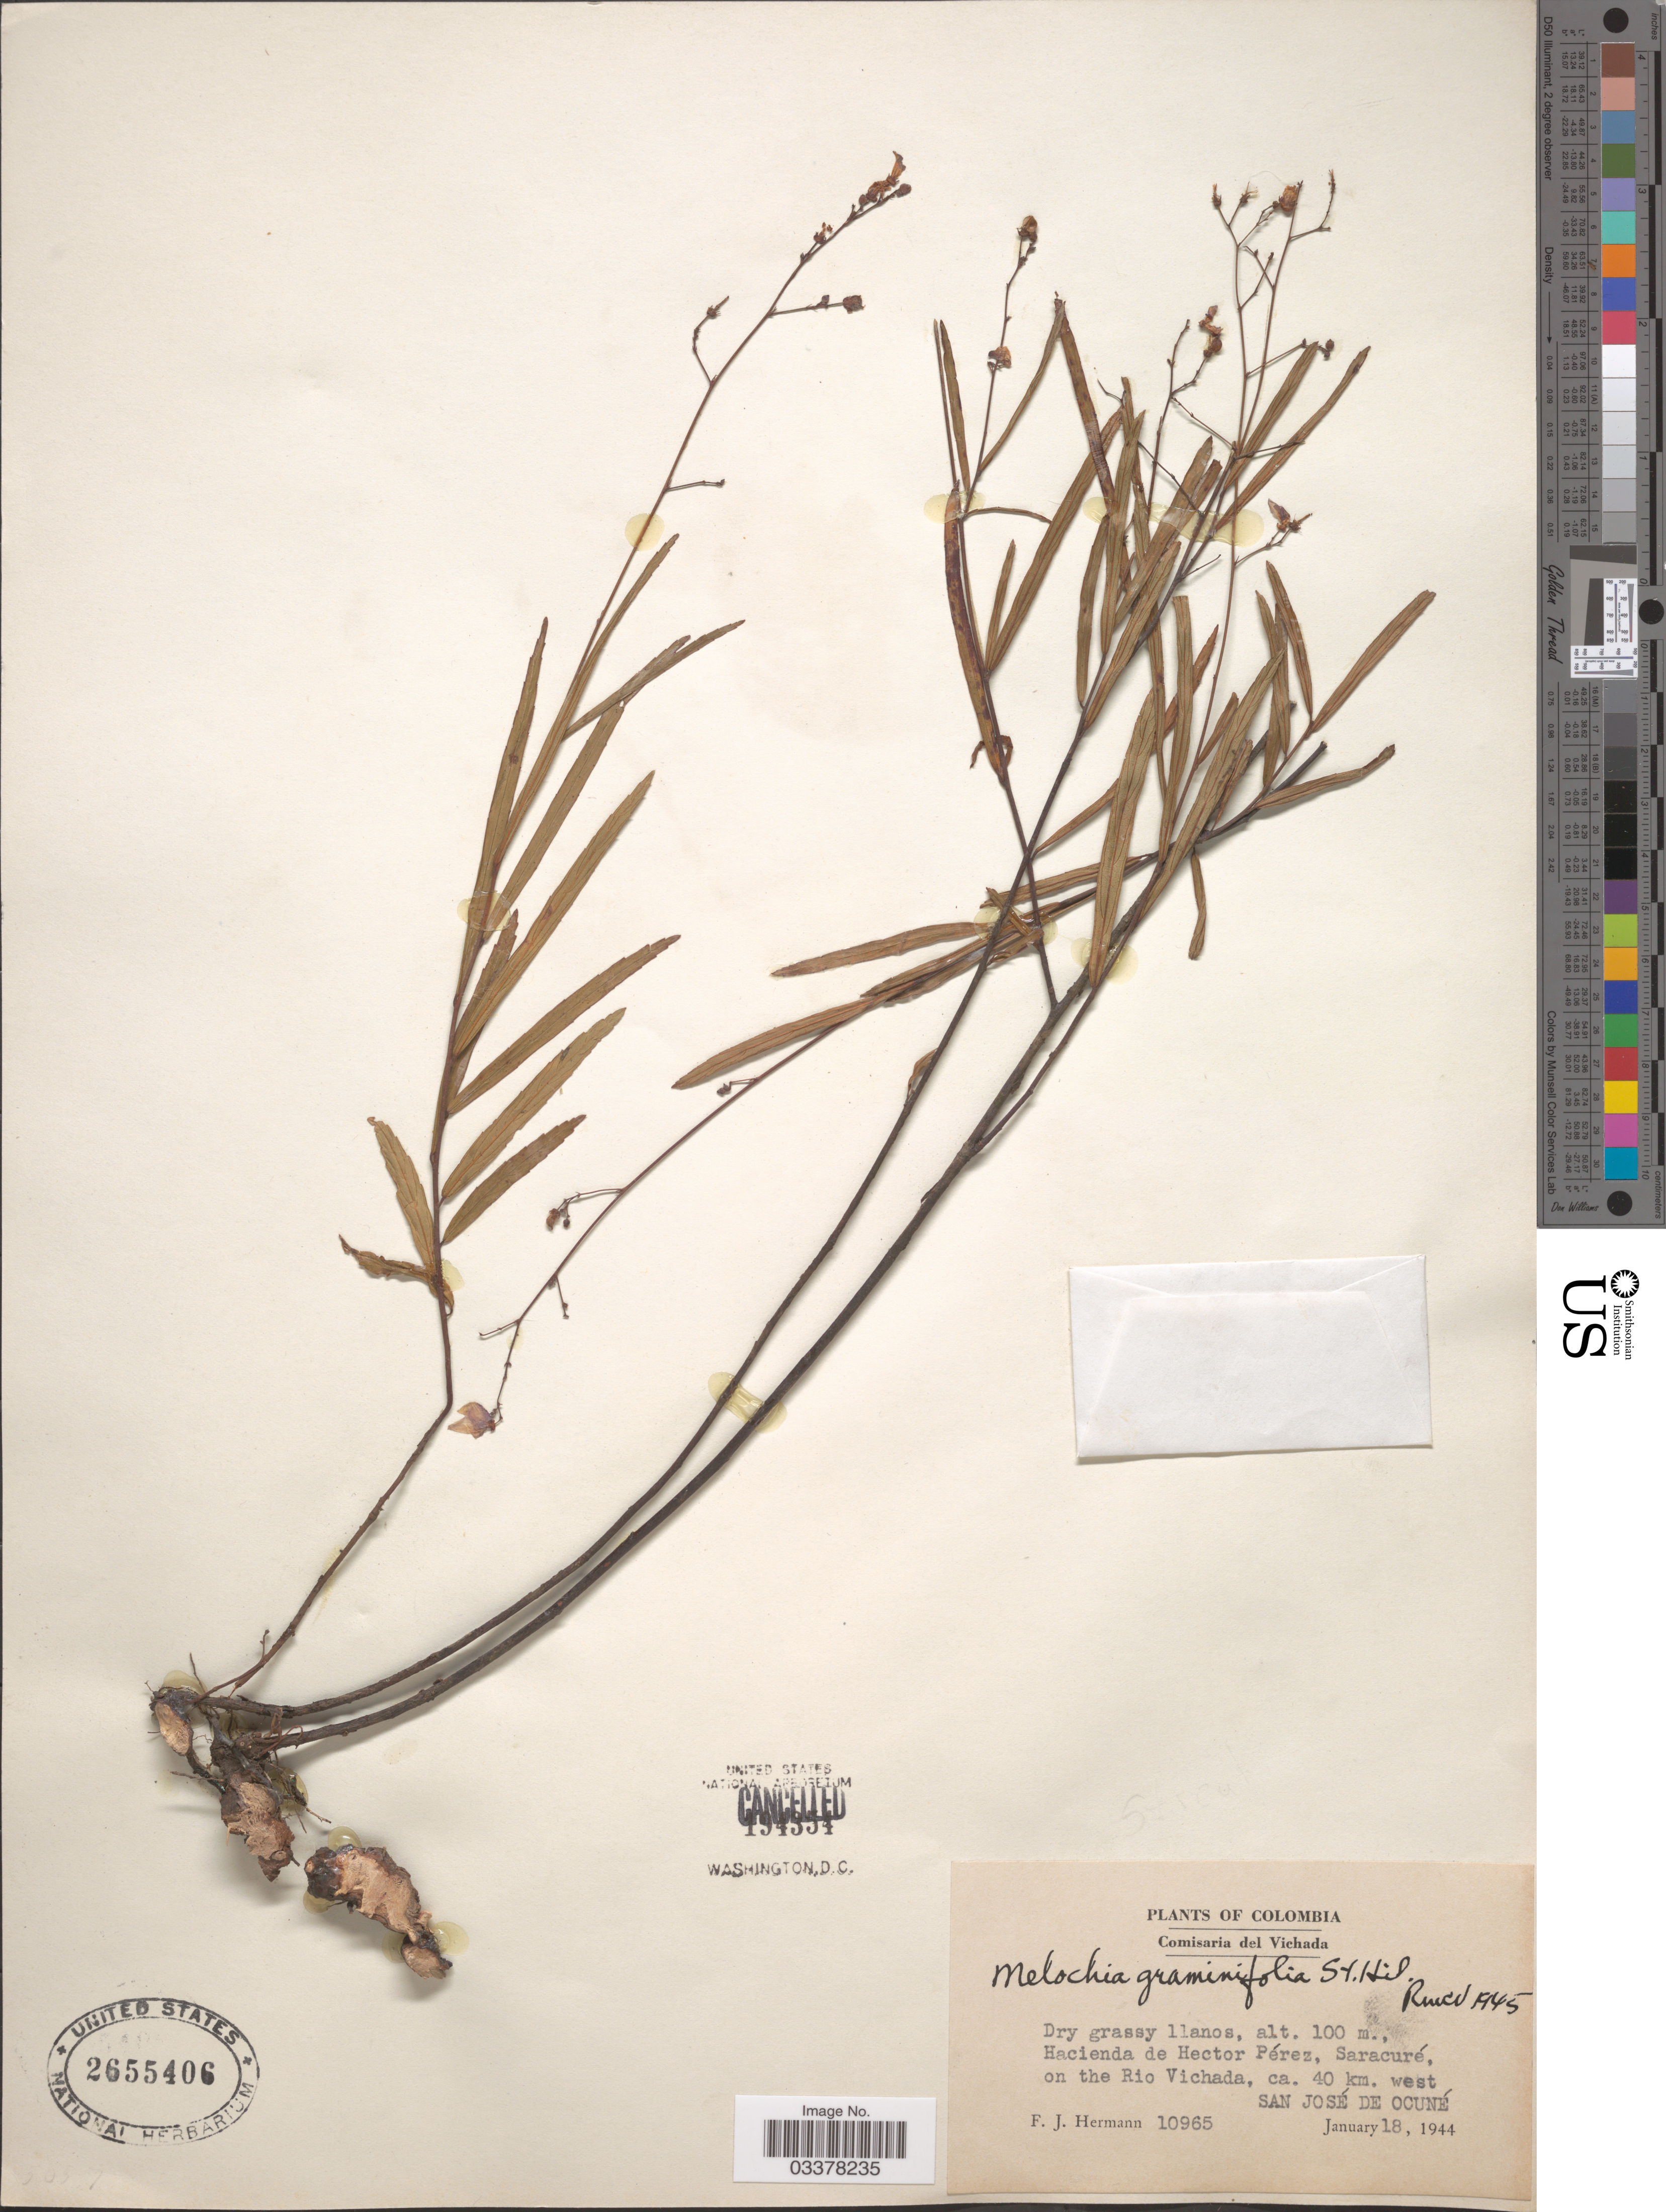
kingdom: Plantae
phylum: Tracheophyta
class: Magnoliopsida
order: Malvales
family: Malvaceae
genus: Melochia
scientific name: Melochia graminifolia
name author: A. St.-Hil.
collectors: F. J. Hermann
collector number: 10965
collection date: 1944-01-18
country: Colombia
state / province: Vichada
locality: Comisaria del Vichada. Hacienda de Hector Pérez, Saracuré, on the Rio Vichada, ca. 40 km. west San José de Ocuné.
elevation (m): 100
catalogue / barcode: US 2655406